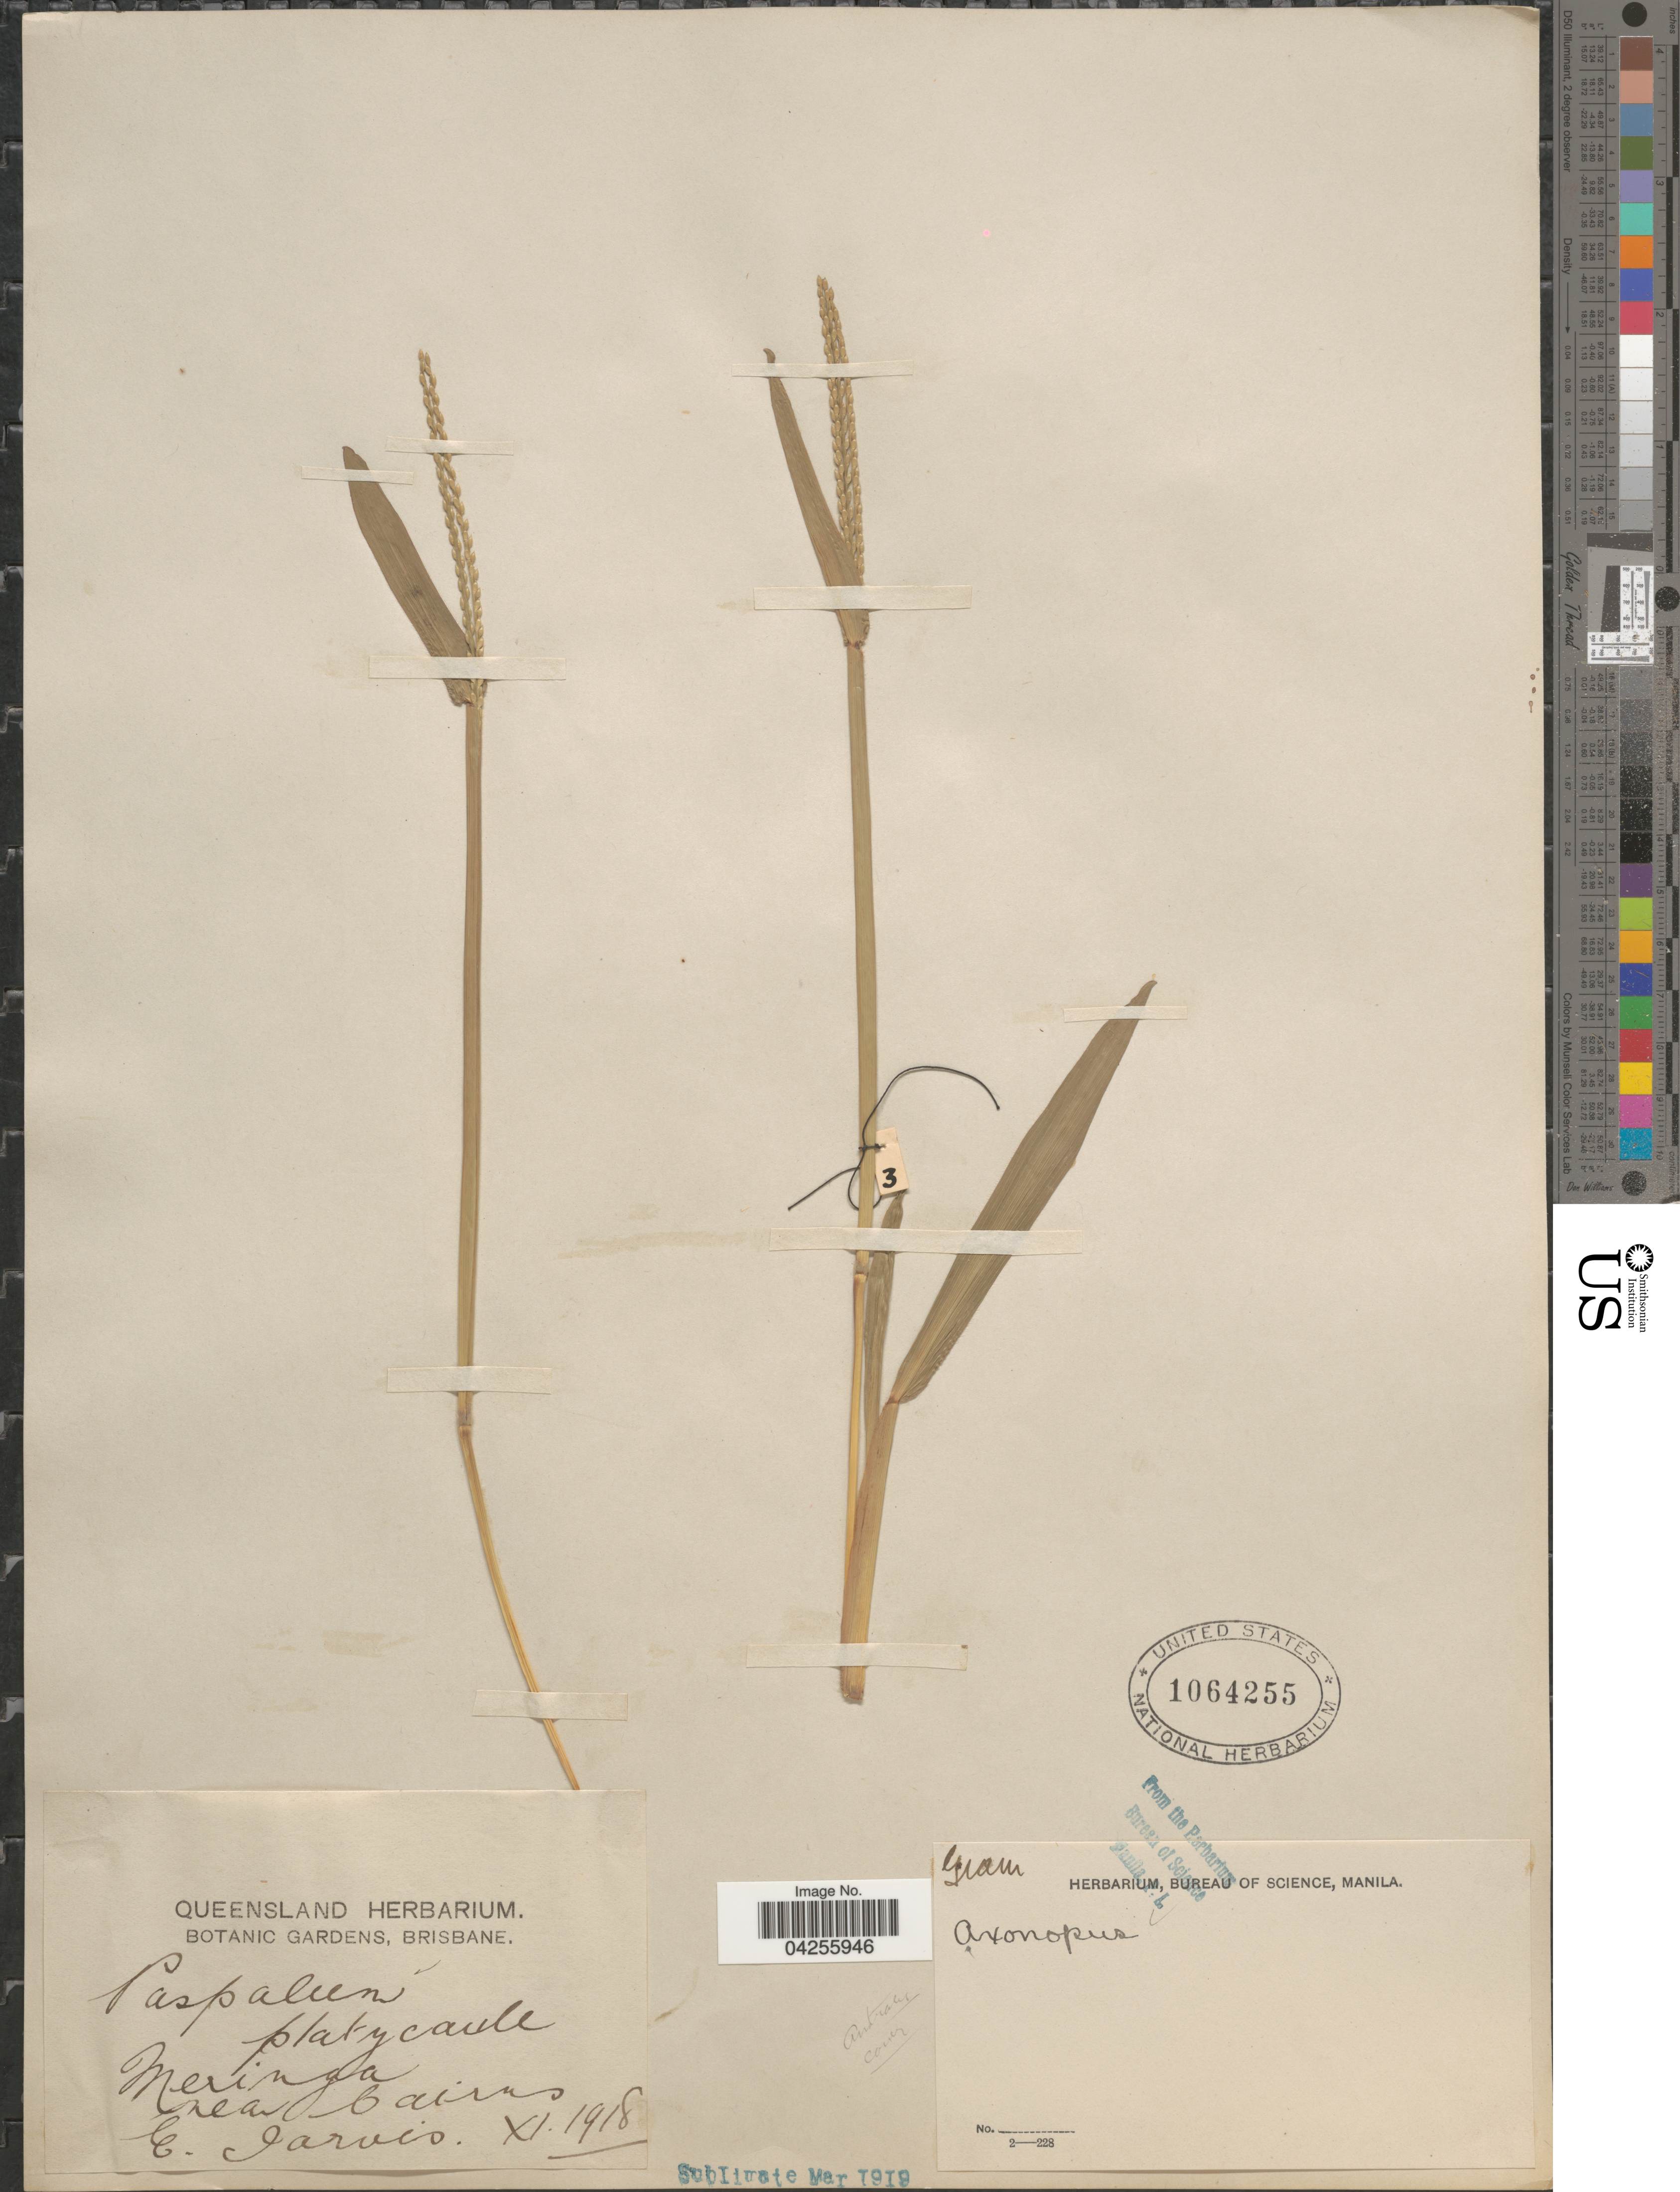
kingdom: Plantae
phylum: Tracheophyta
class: Liliopsida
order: Poales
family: Poaceae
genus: Axonopus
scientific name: Axonopus compressus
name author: (Sw.) P. Beauv.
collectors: E. Jarvis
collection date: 1918-11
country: Australia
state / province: Queensland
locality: Meringa near Cairns.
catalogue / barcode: US 1064255